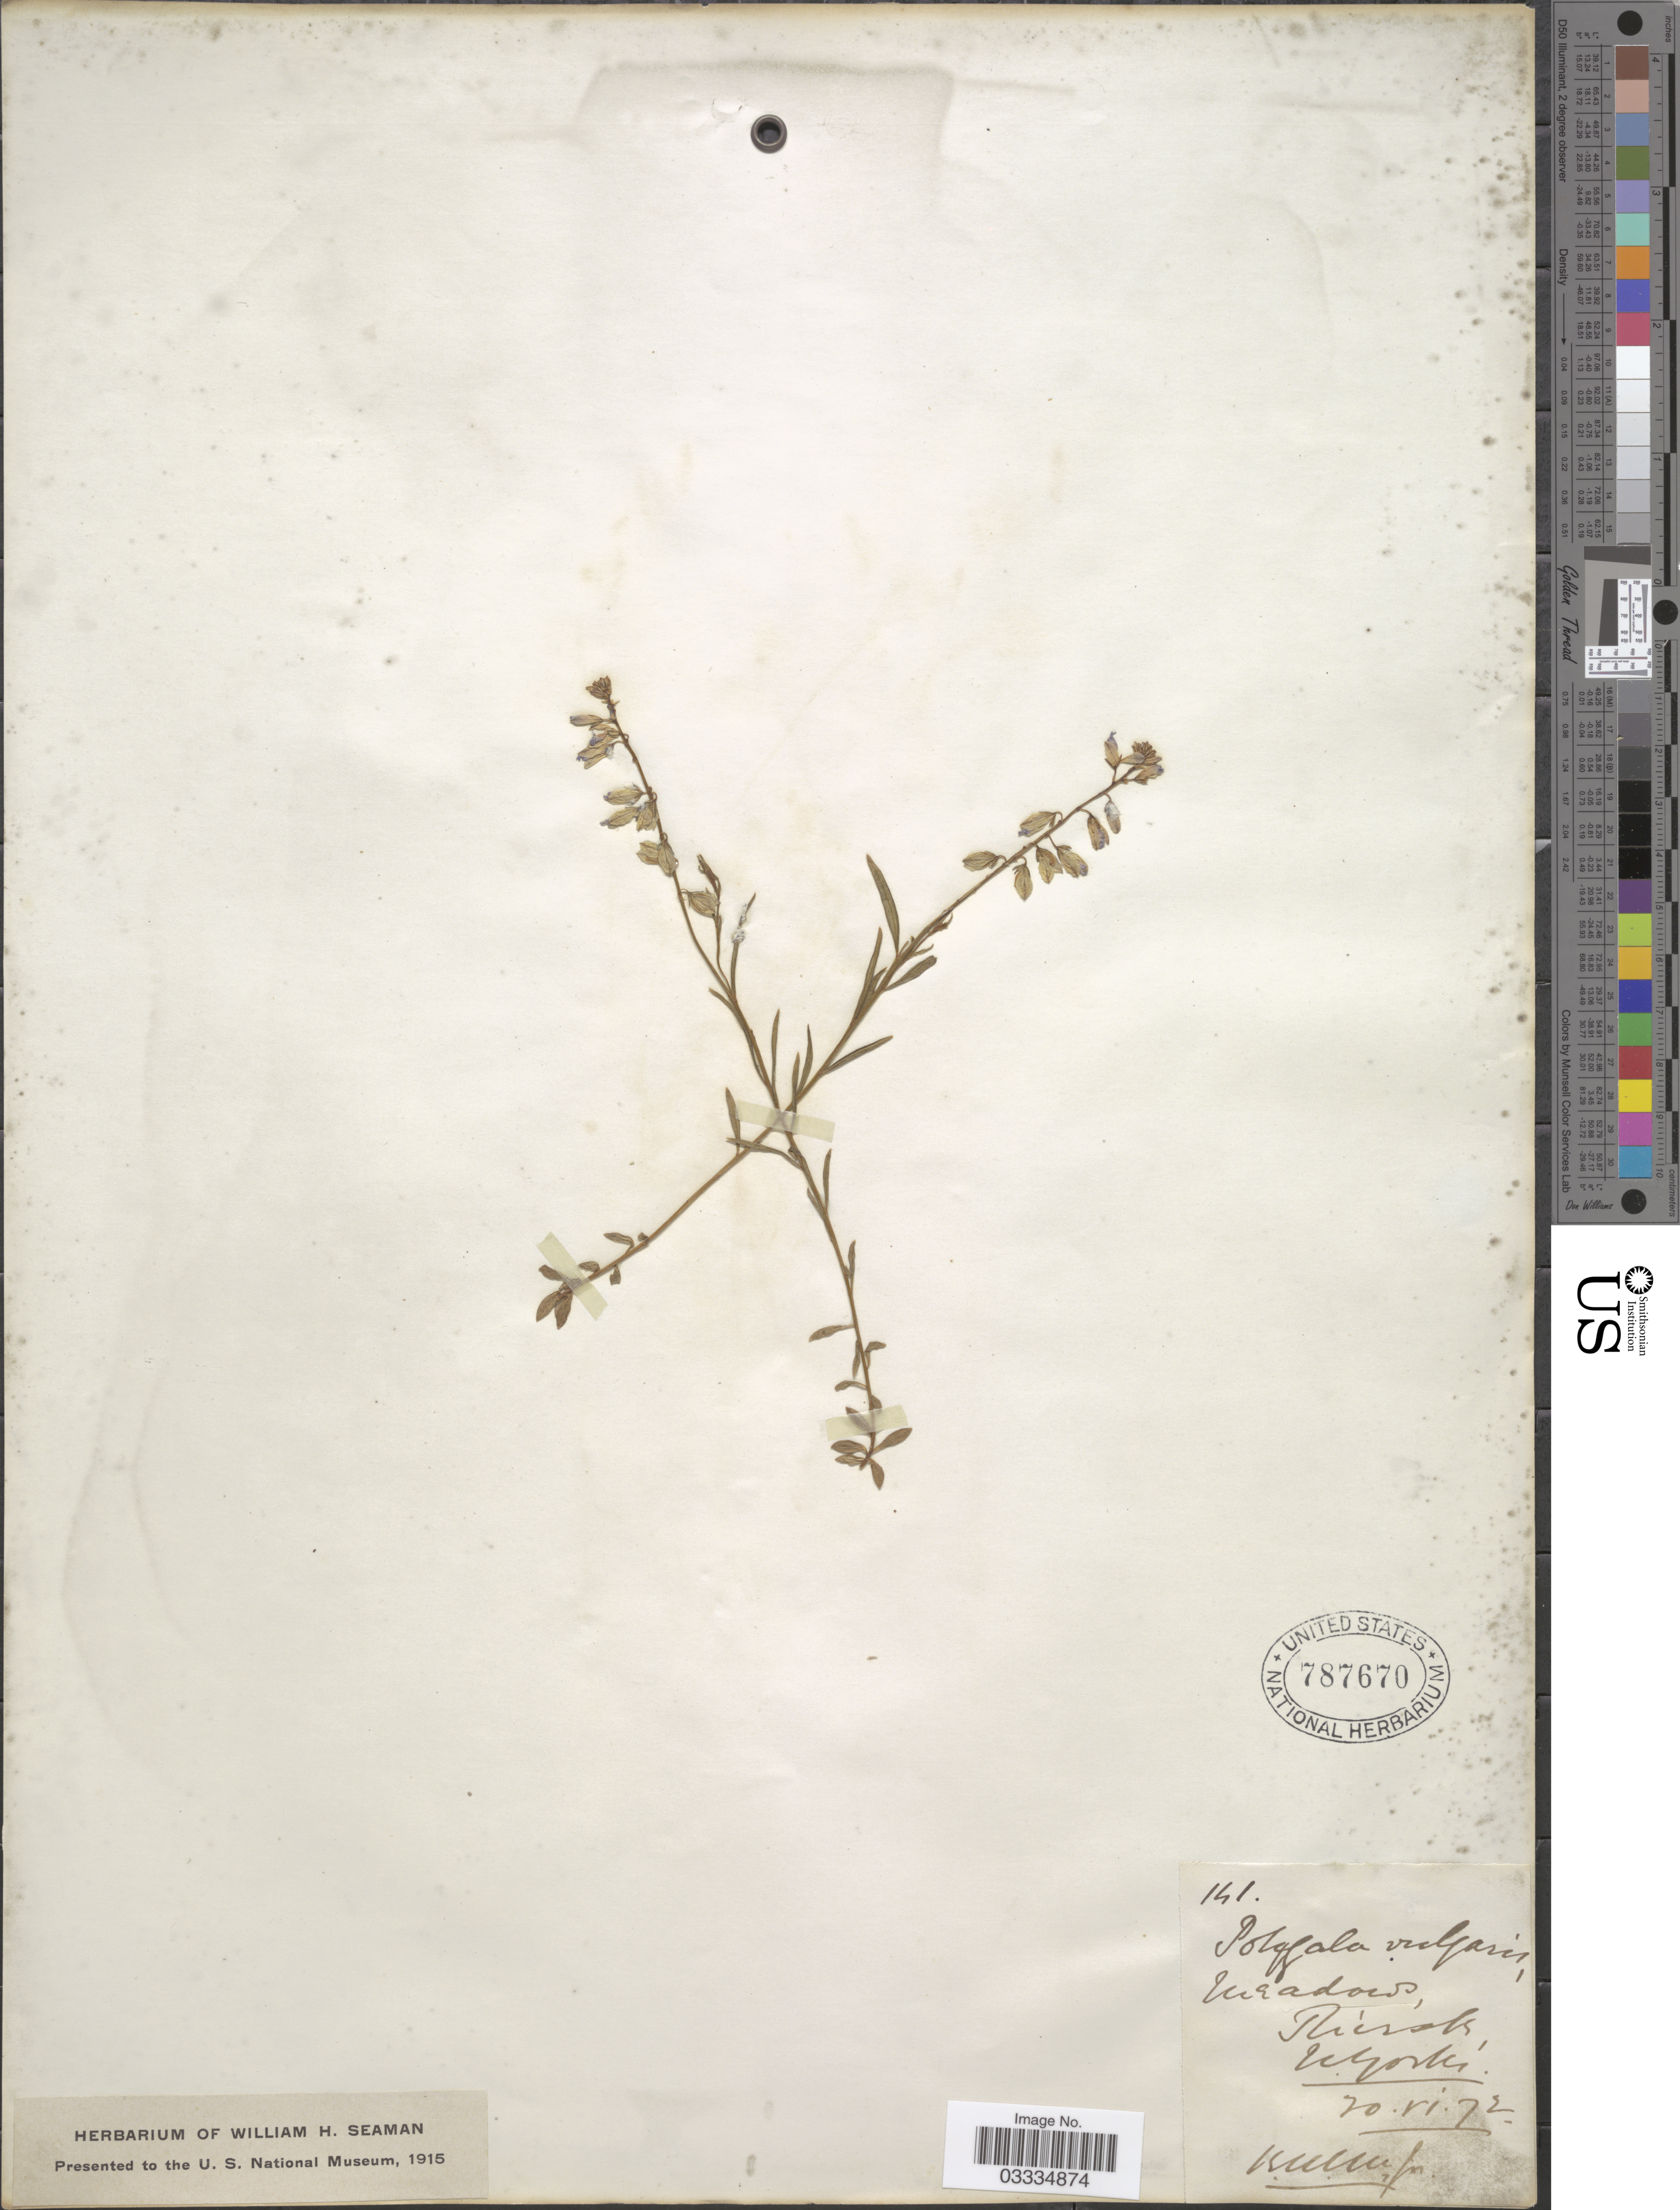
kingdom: Plantae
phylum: Tracheophyta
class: Magnoliopsida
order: Fabales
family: Polygalaceae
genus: Polygala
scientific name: Polygala vulgaris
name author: L.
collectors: J. Kricher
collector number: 141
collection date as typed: Transcribed d/m/y: 20/6/72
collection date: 1872-06-20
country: United Kingdom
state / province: England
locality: Meadows, Thirsk N. (North) York.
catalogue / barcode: US 787670